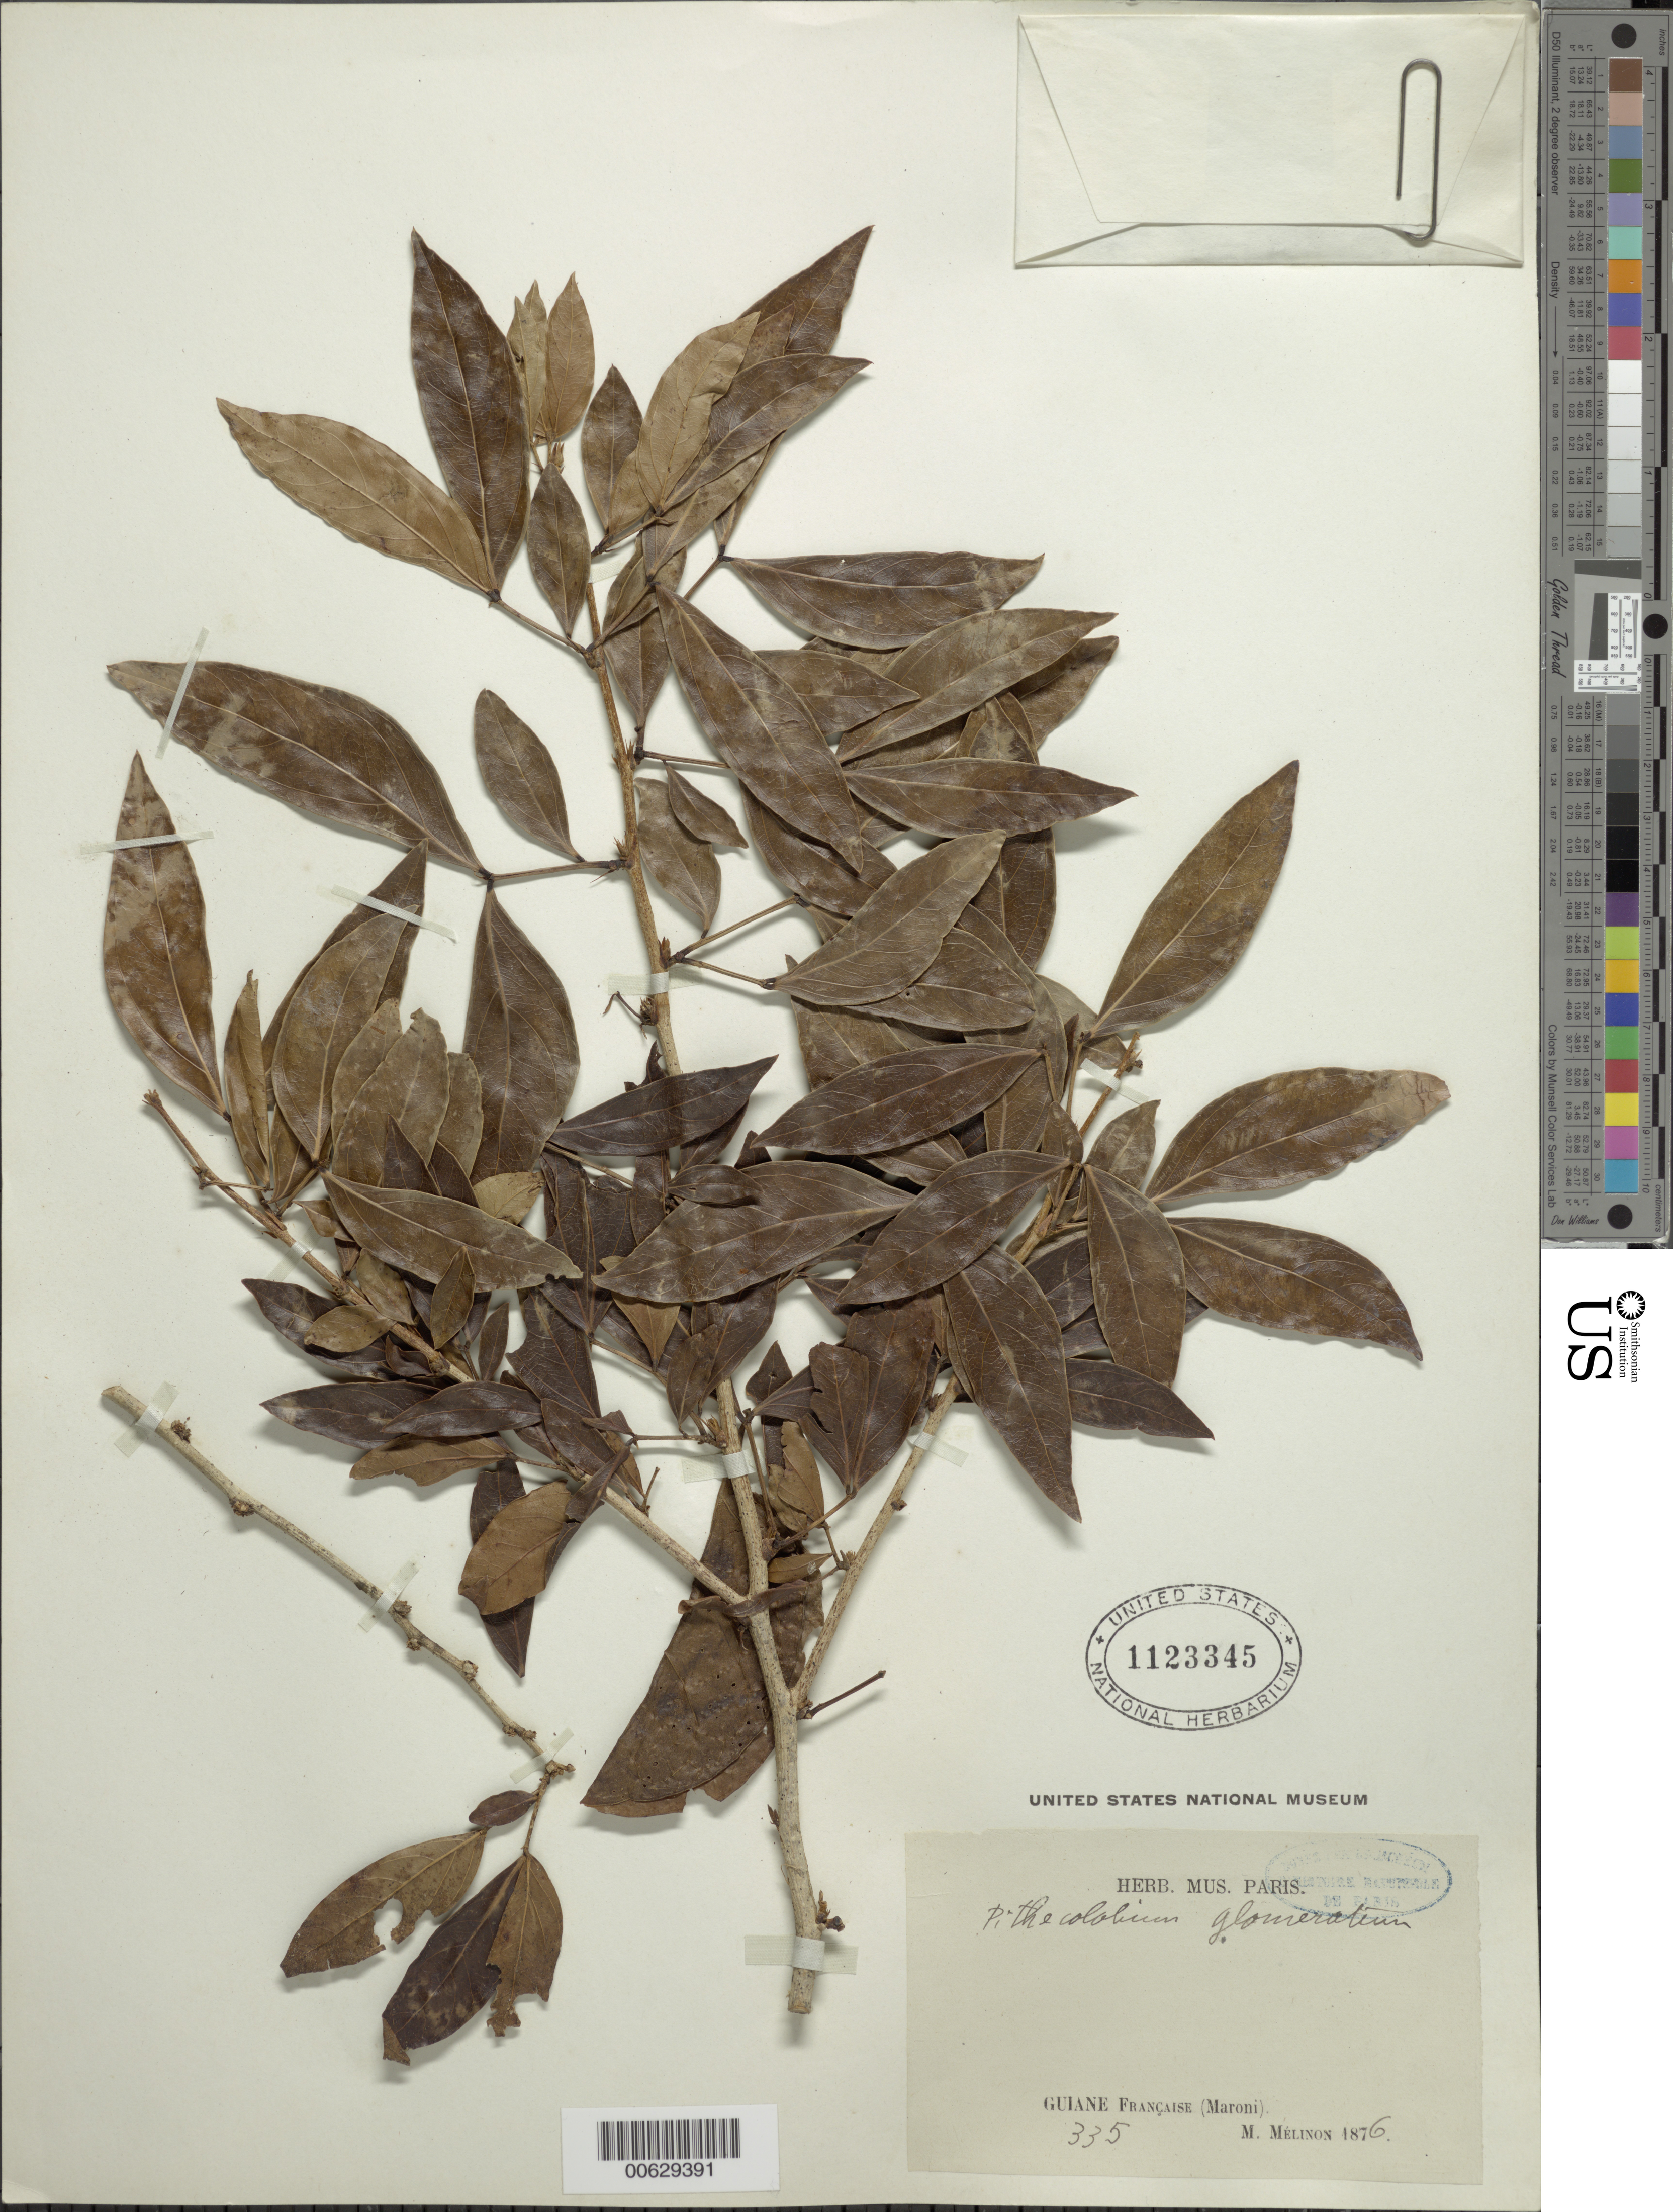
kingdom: Plantae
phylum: Tracheophyta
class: Magnoliopsida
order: Fabales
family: Fabaceae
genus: Zygia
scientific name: Zygia cataractae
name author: (Kunth) L. Rico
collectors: E. Mélinon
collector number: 335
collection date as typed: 1876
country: French Guiana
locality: Maroni R.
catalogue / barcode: US 1123345